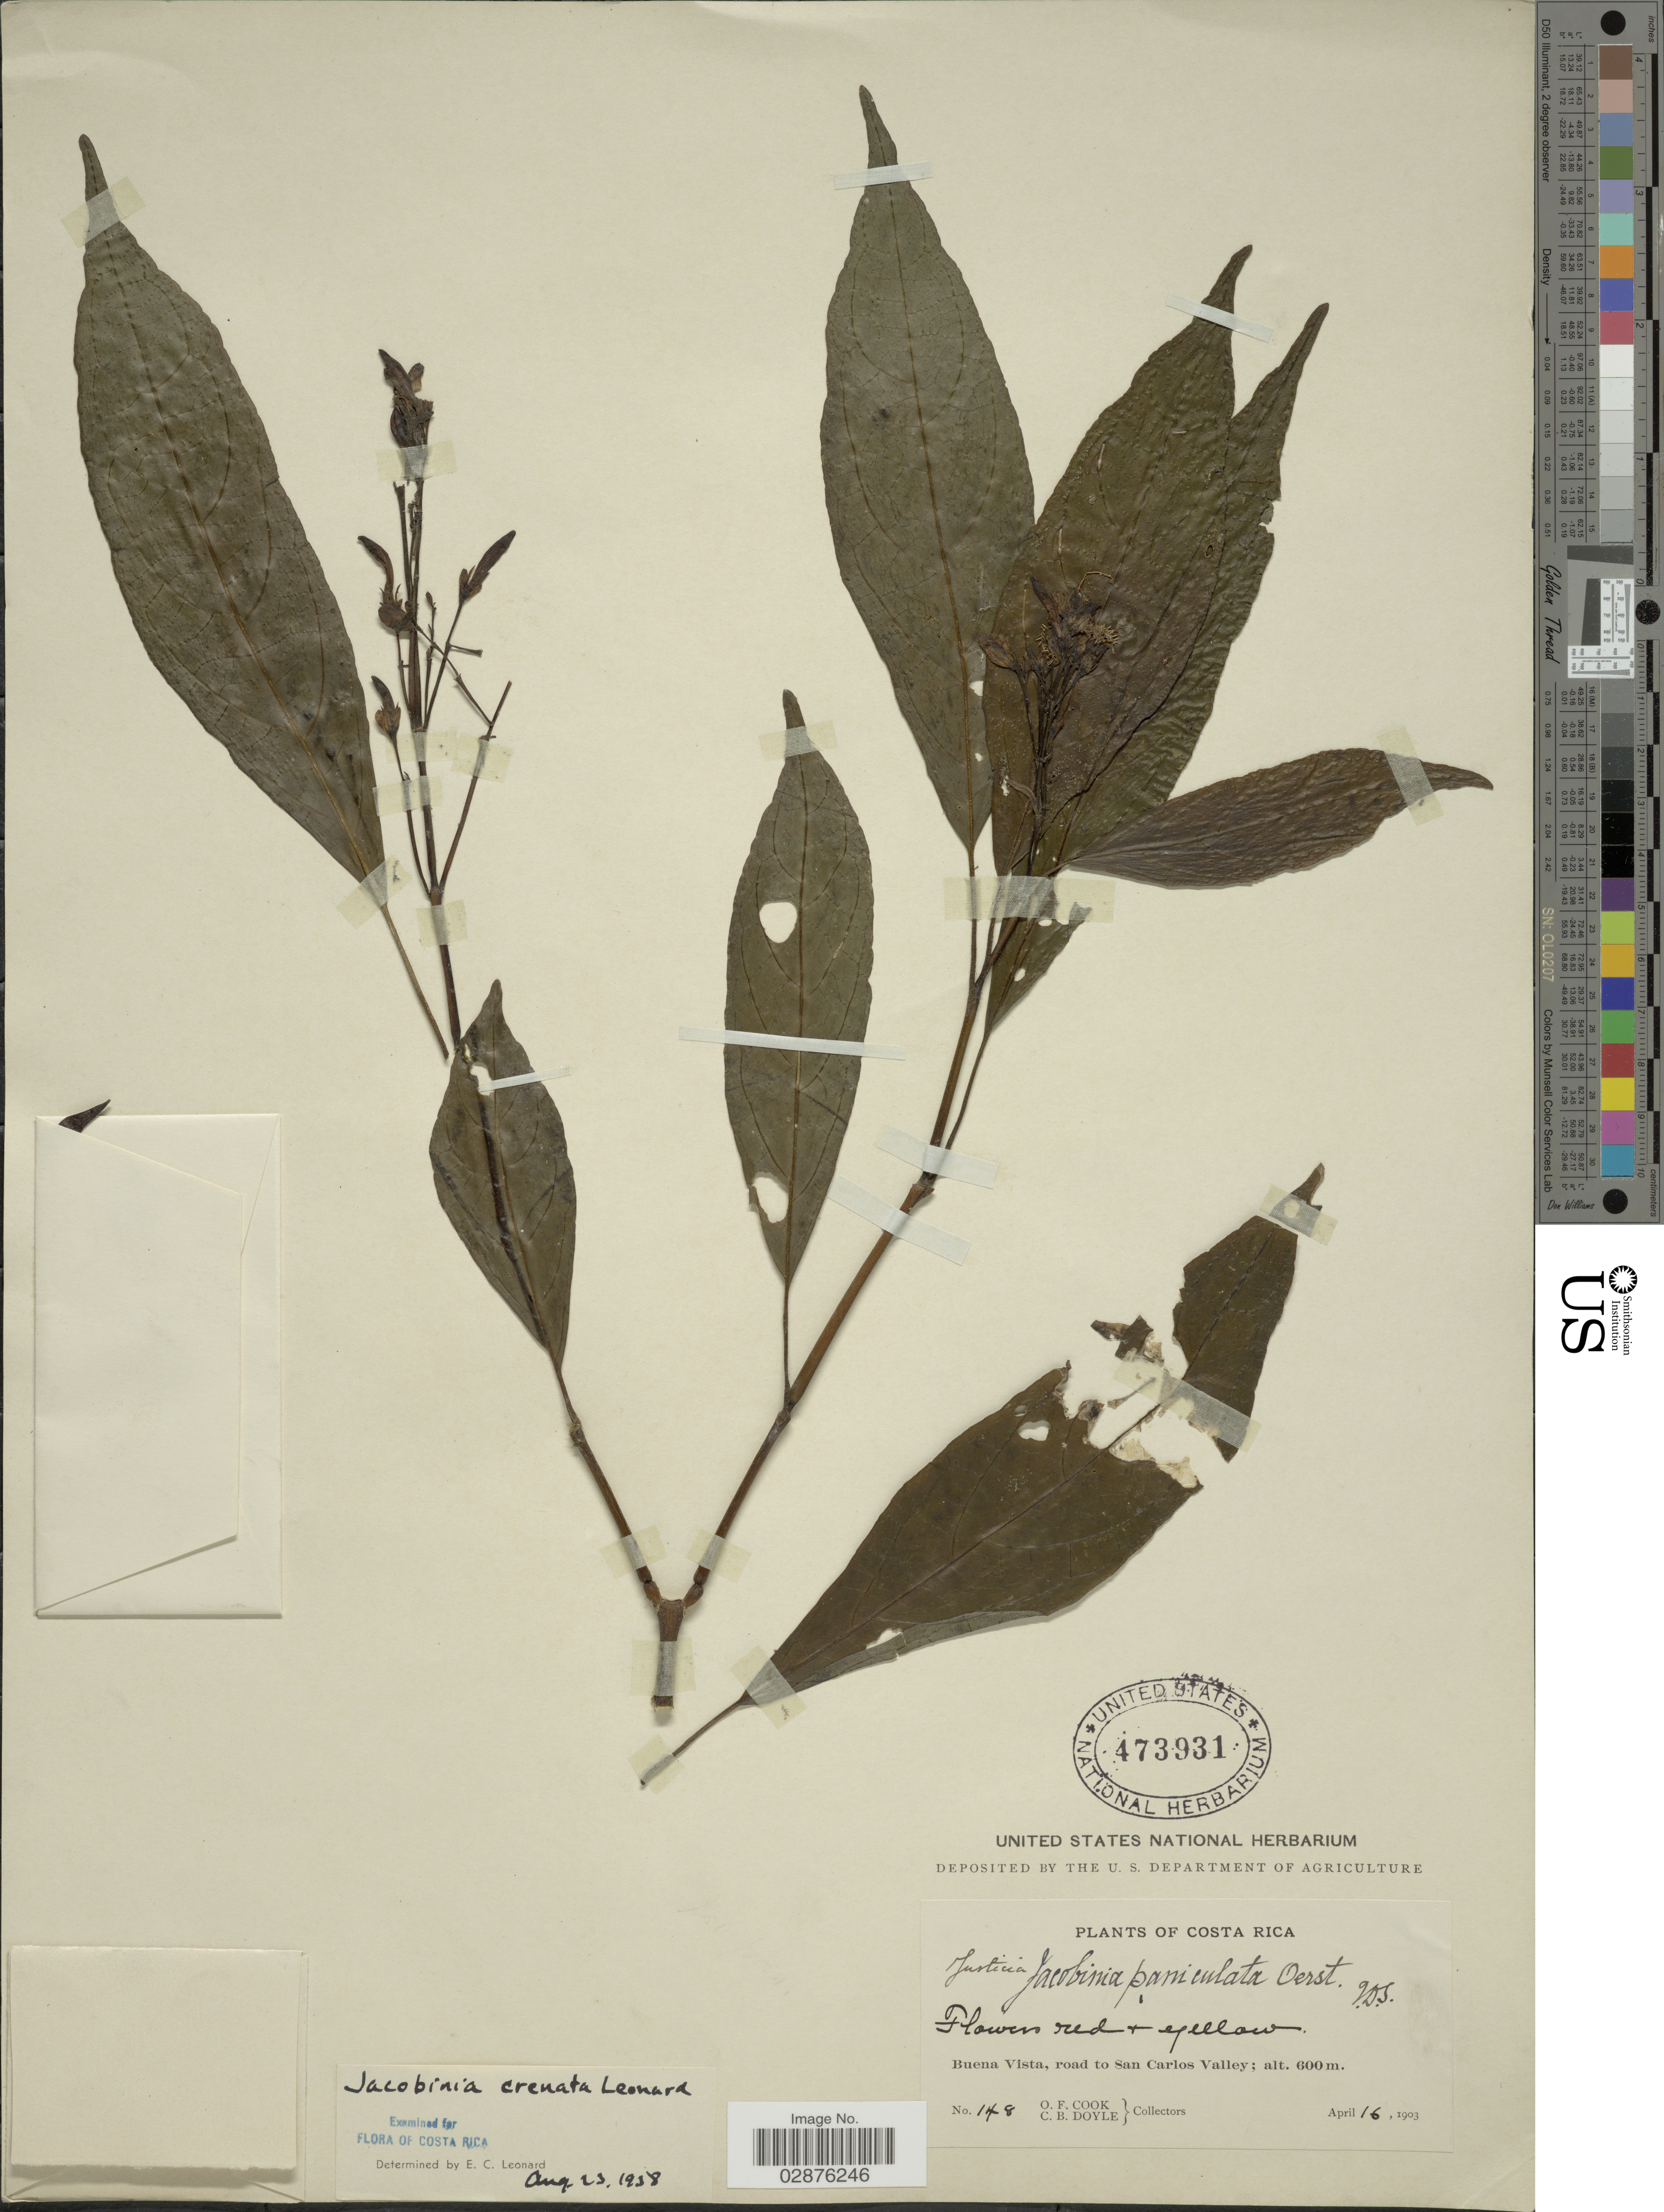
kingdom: Plantae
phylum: Tracheophyta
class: Magnoliopsida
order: Lamiales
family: Acanthaceae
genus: Justicia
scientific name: Justicia crenata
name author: (Leonard) Durkee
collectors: O. F. Cook & C. Doyle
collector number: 148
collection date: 1903-04-16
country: Costa Rica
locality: Buena Vista, road to San Carlos Valley.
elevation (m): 600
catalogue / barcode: US 473931